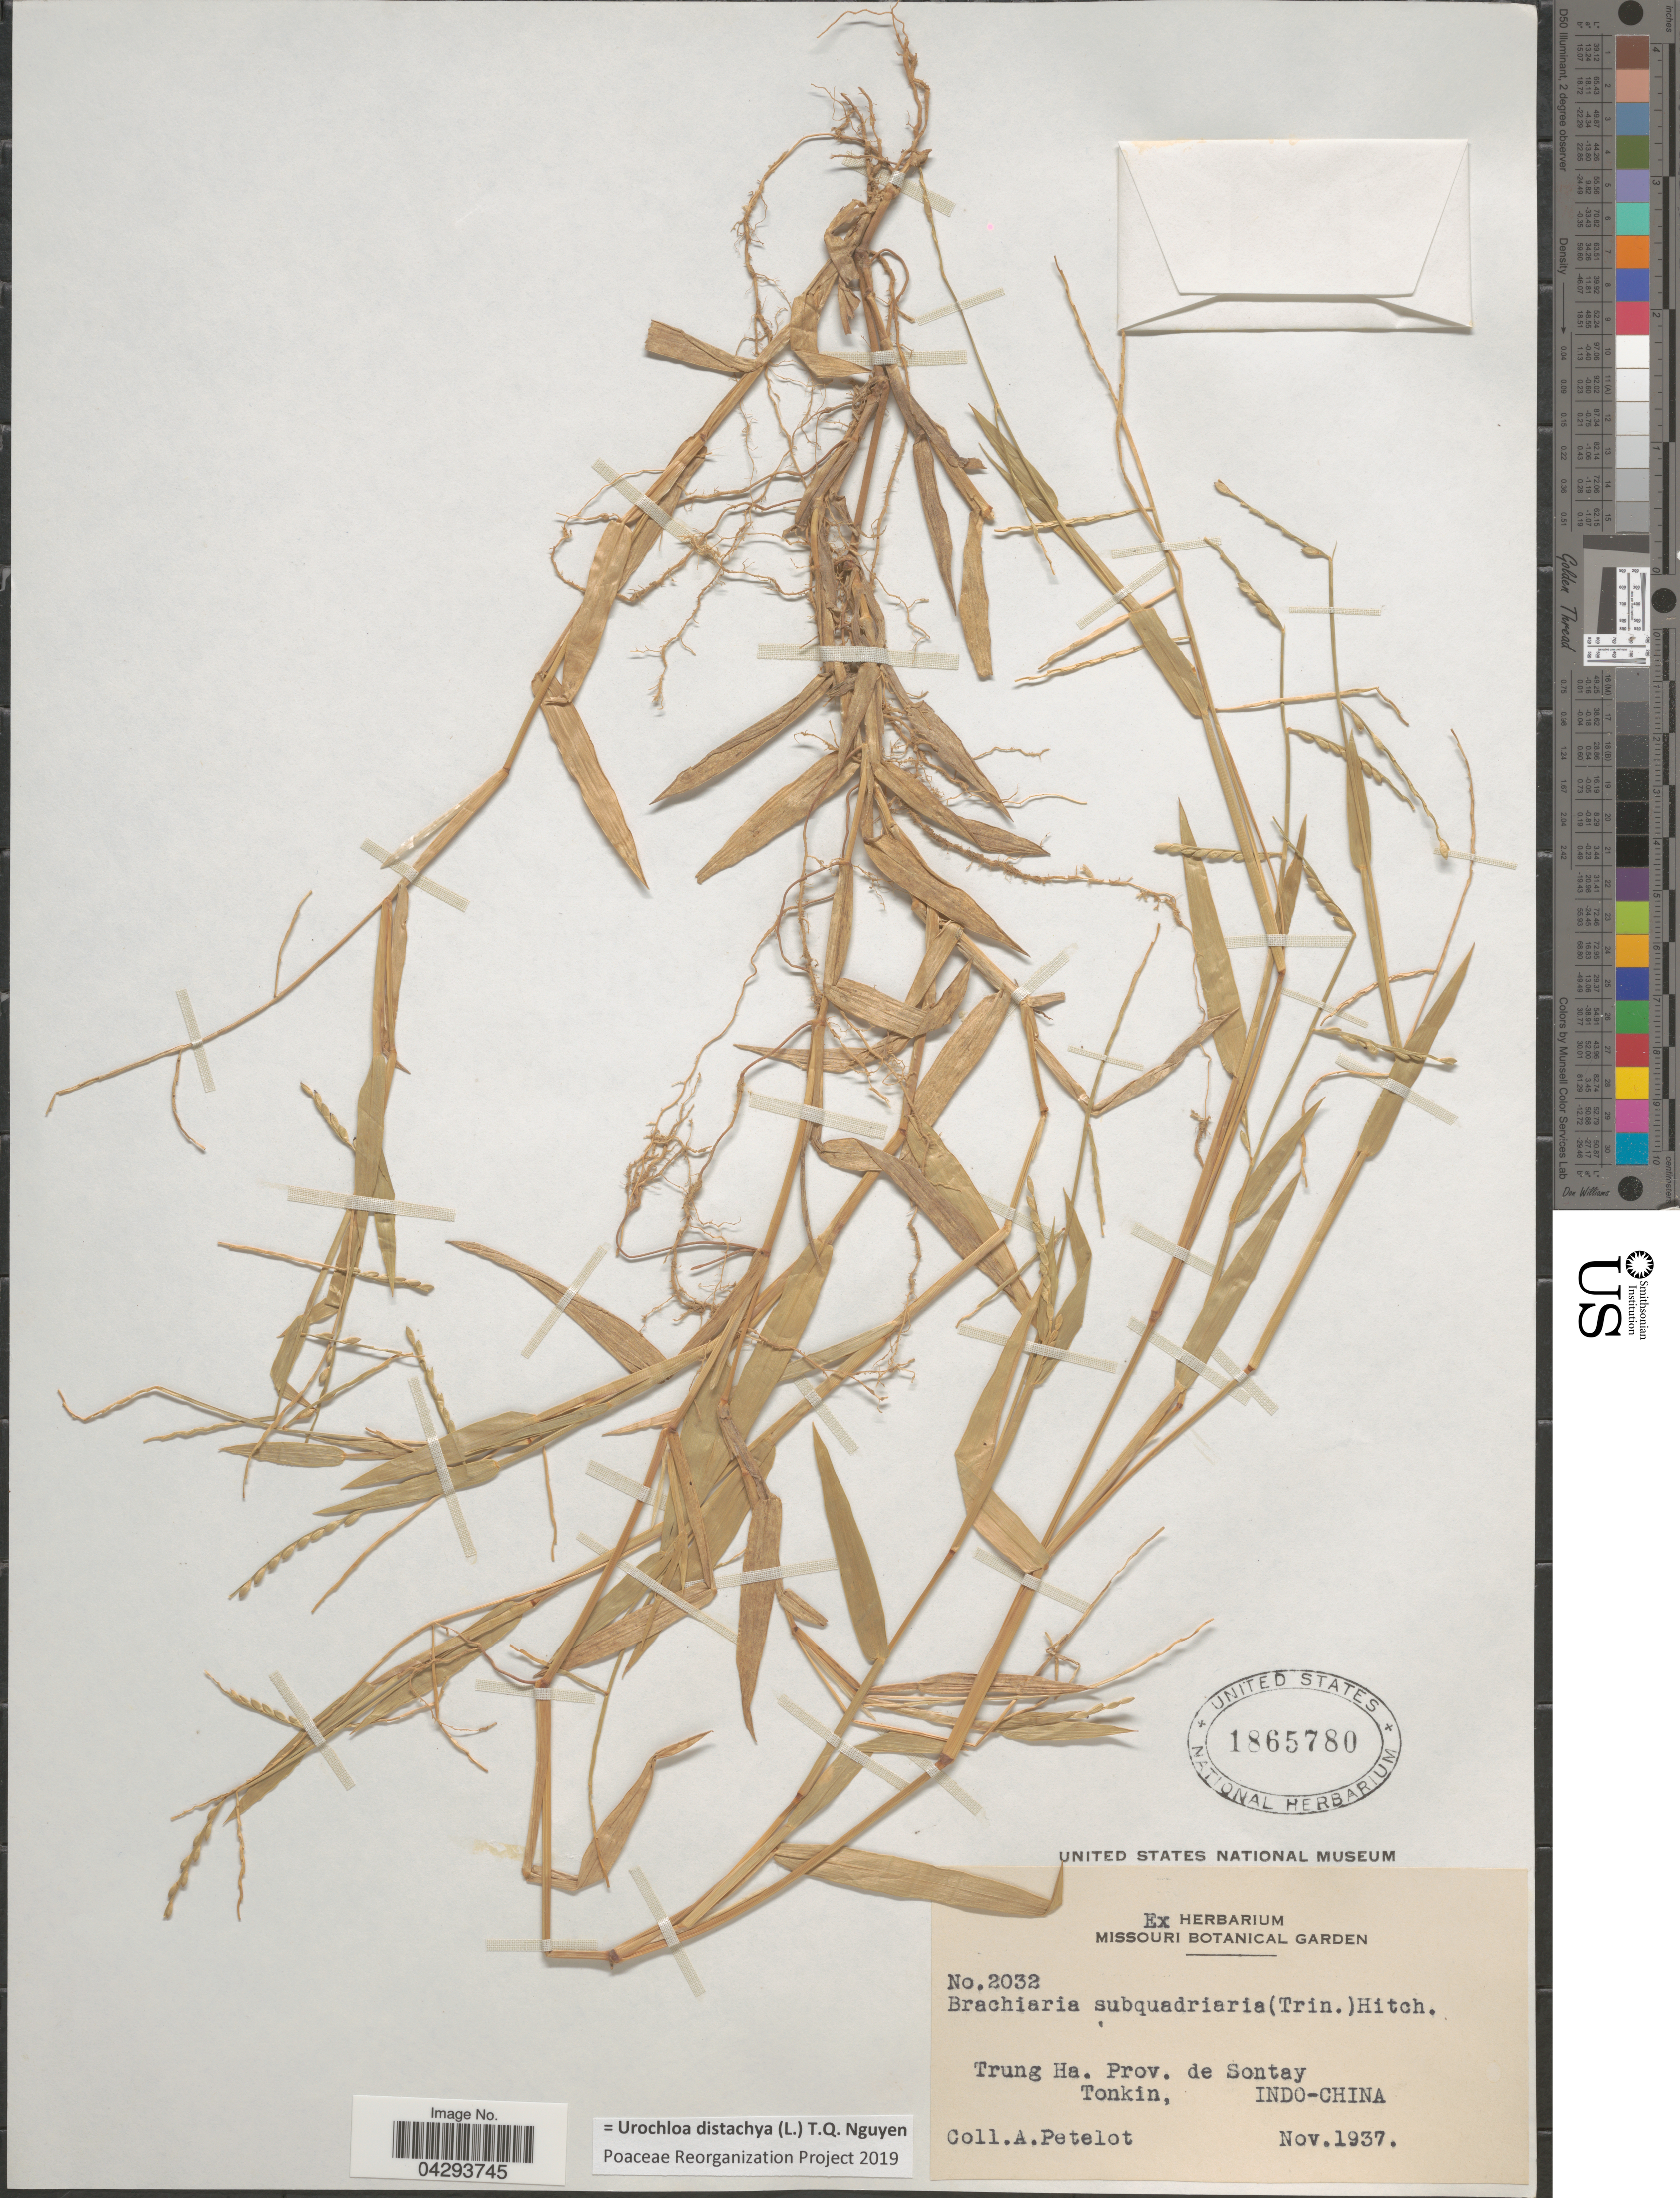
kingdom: Plantae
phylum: Tracheophyta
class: Liliopsida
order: Poales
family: Poaceae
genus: Urochloa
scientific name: Urochloa distachya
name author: (L.) T.Q. Nguyen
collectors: A. Petelot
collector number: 2032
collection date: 1937-11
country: Vietnam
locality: Trung Ha. Prov. de Sontay. Tonkin.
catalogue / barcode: US 1865780